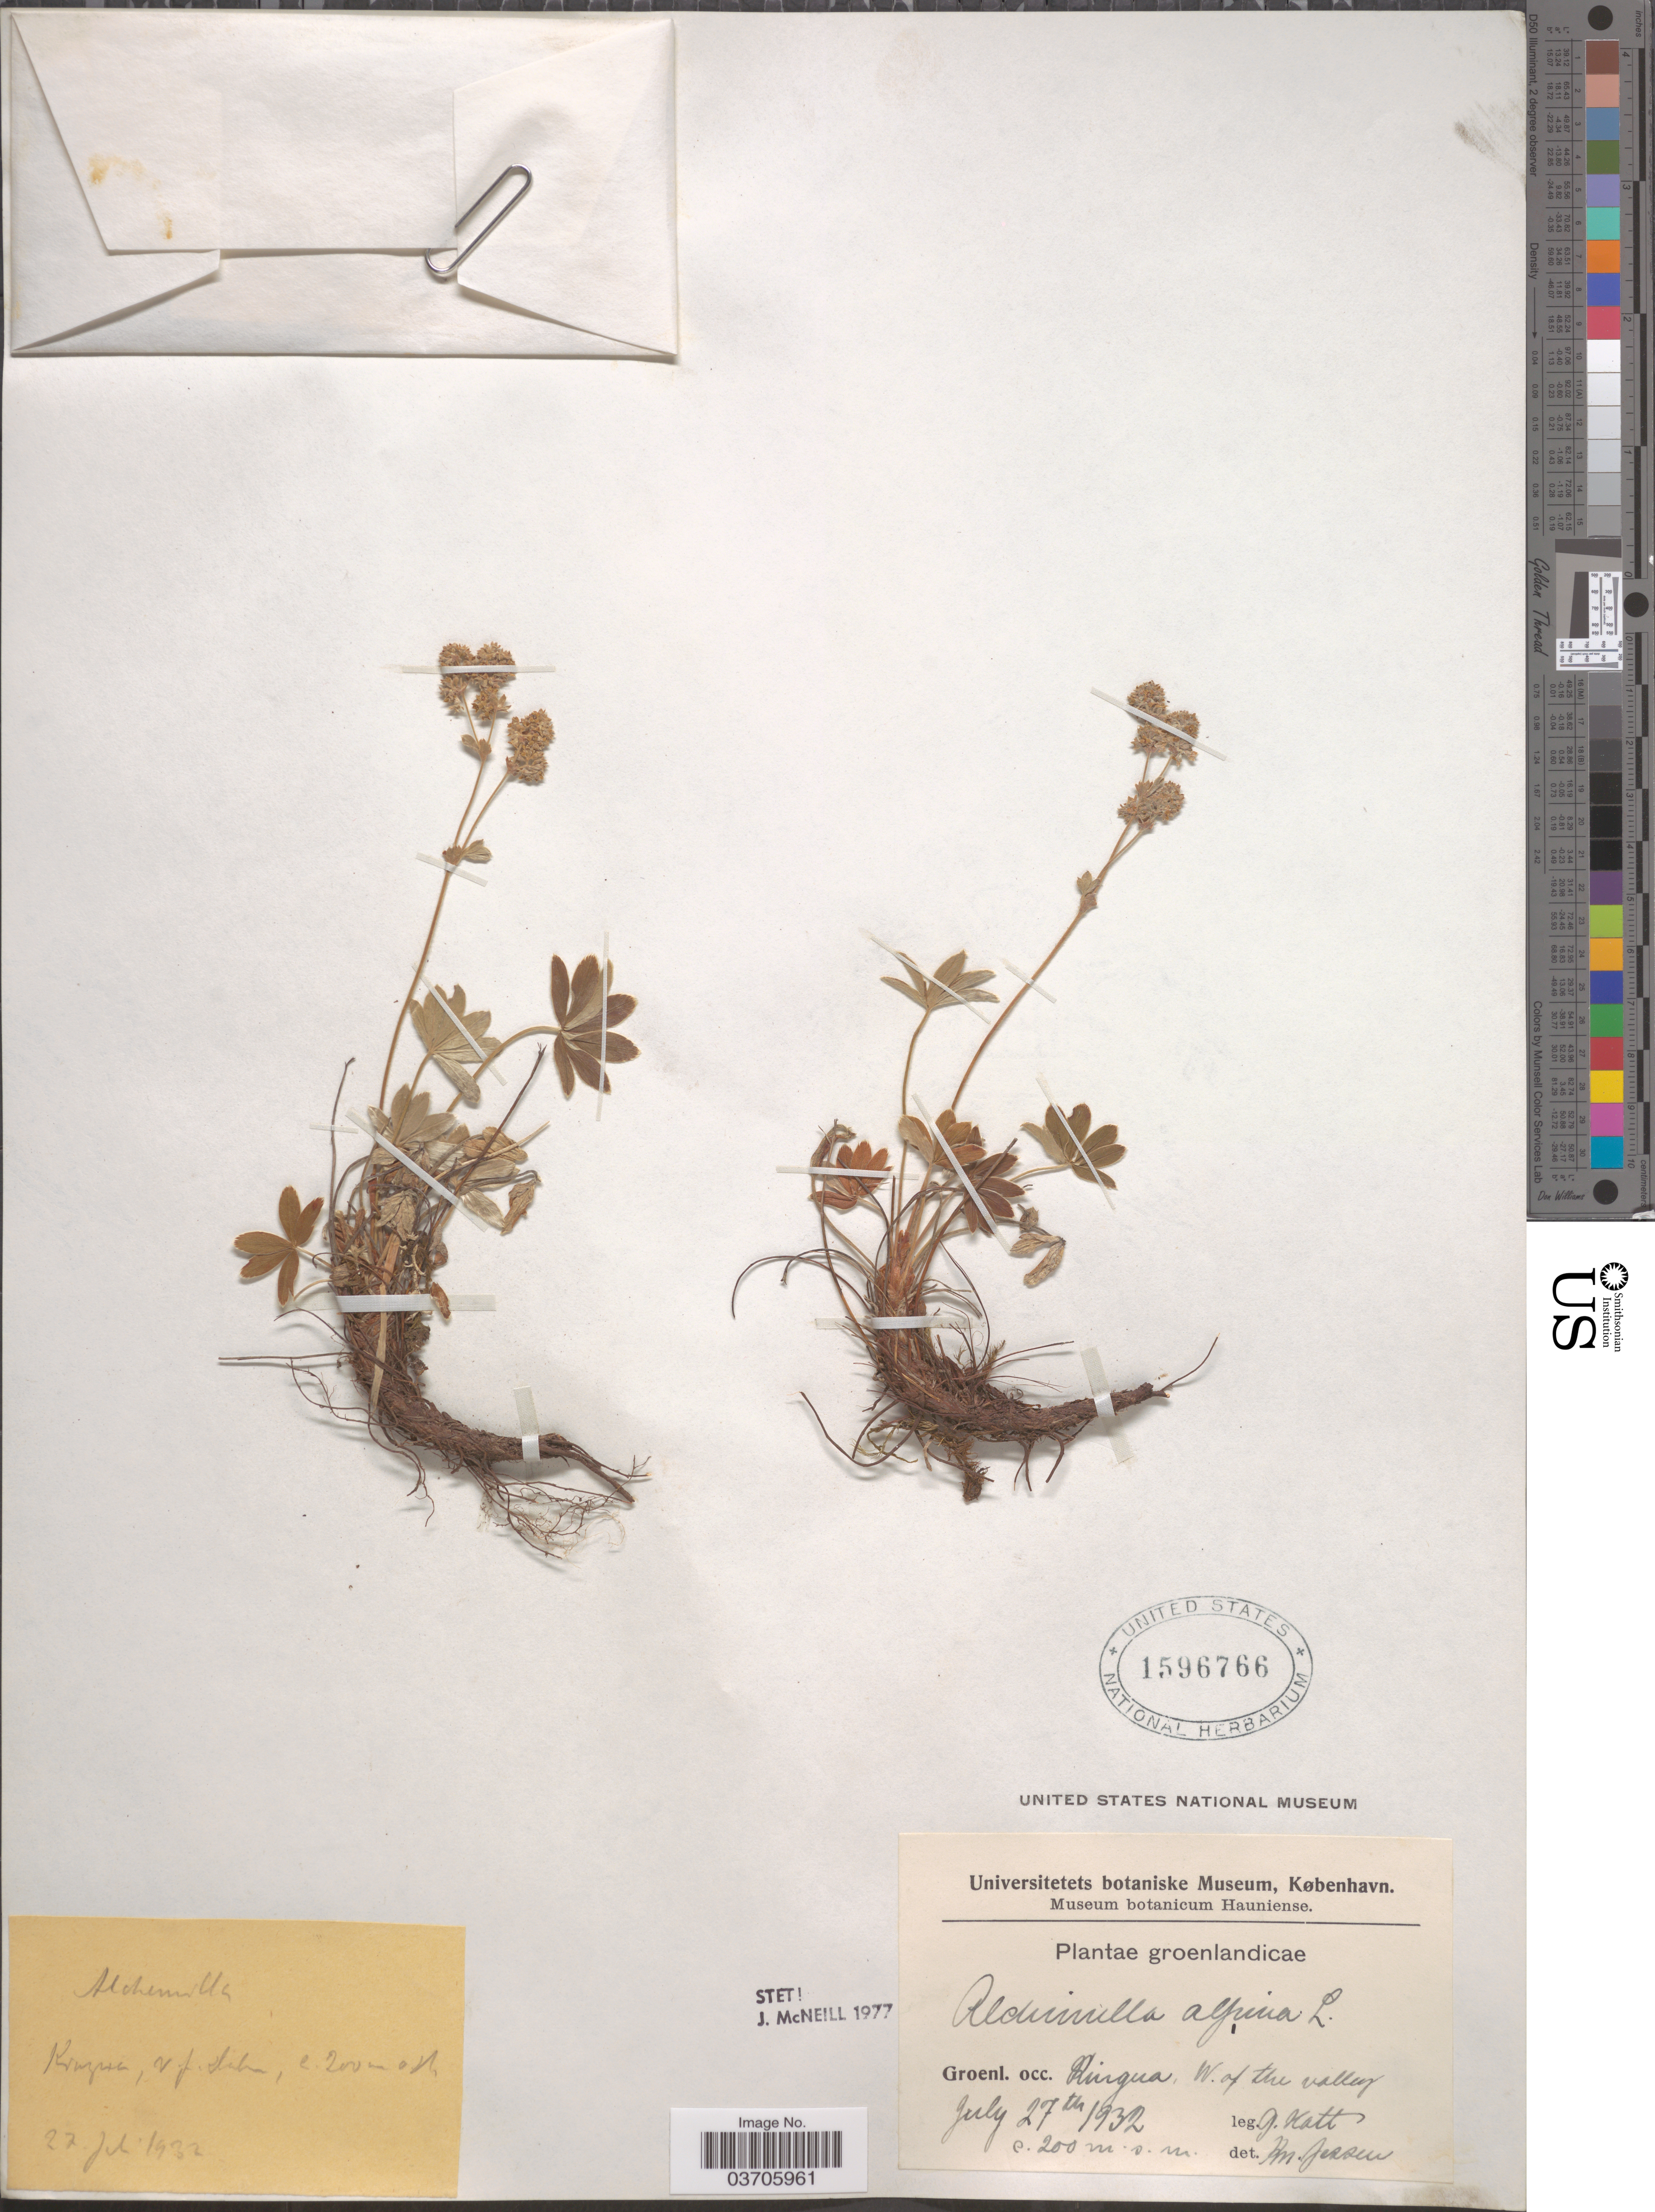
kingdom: Plantae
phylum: Tracheophyta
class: Magnoliopsida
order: Rosales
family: Rosaceae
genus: Alchemilla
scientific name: Alchemilla alpina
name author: L.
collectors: G. Hatt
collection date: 1932-07-27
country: Greenland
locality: Groenl. occ. Kingua, W. of the valley.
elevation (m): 200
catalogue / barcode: US 1596766